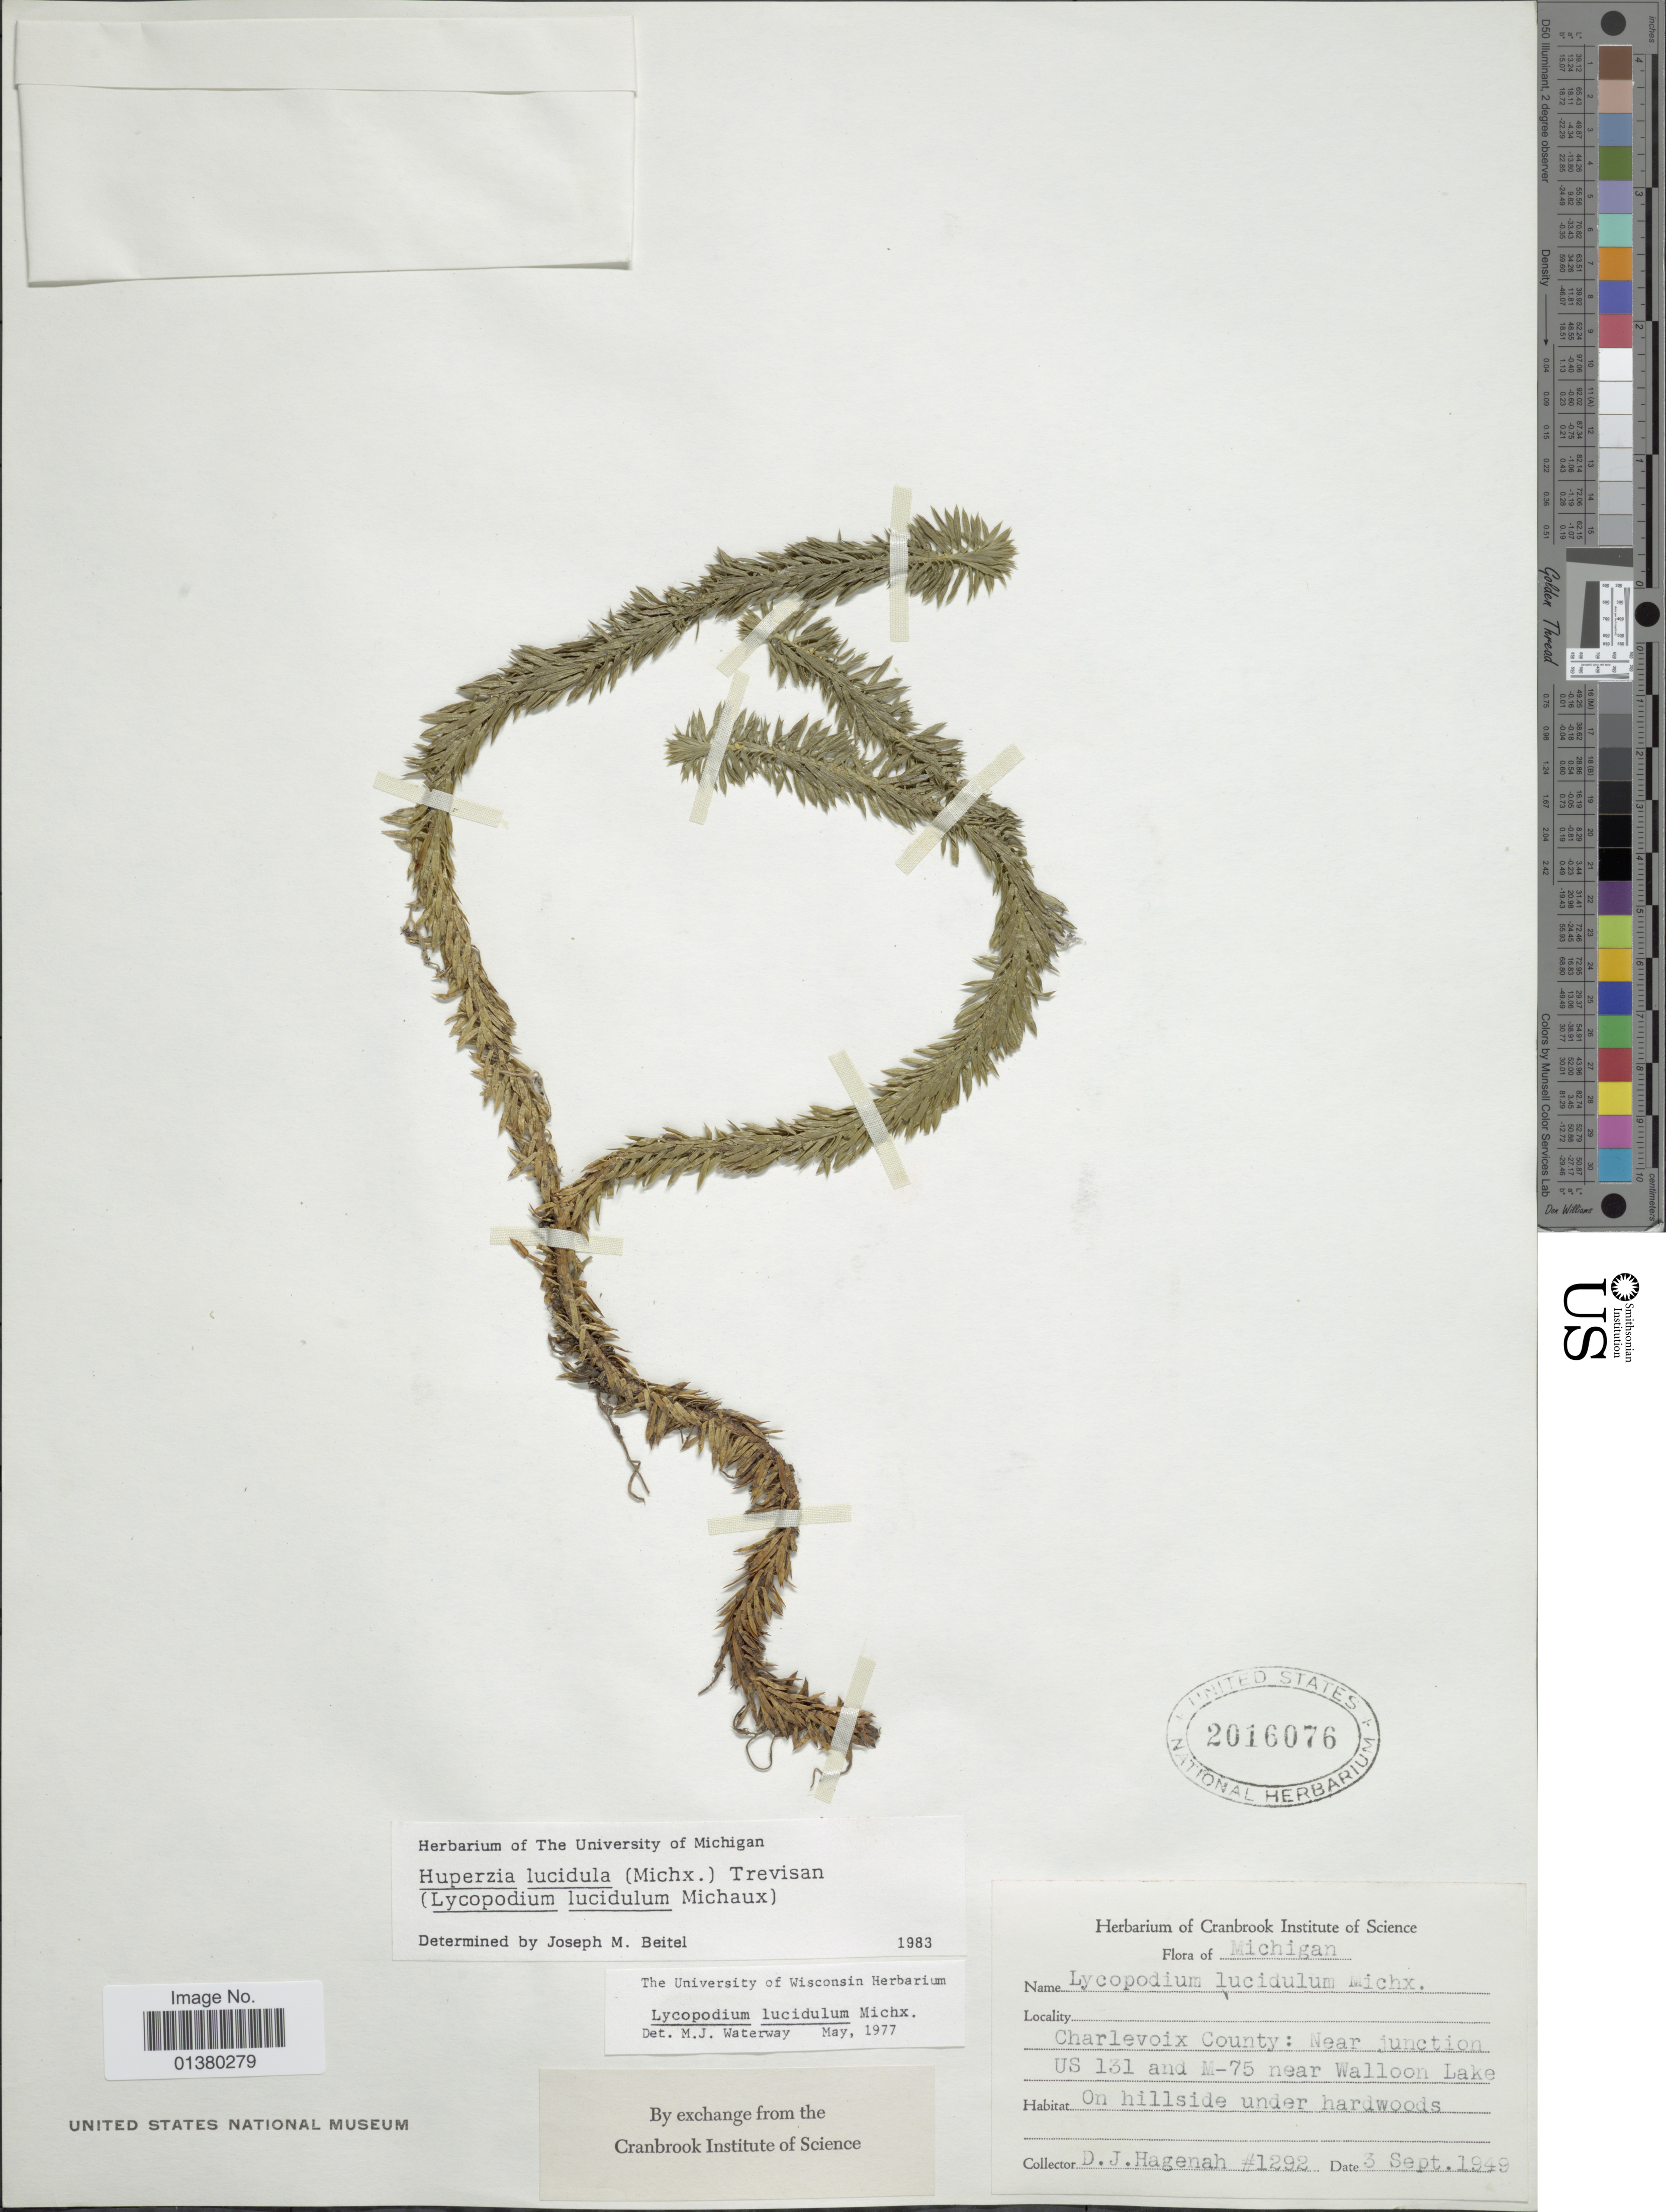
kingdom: Plantae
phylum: Tracheophyta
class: Lycopodiopsida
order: Lycopodiales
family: Lycopodiaceae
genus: Huperzia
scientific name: Huperzia lucidula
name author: (Michx.) Trevis.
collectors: D. Hagenah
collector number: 1292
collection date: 1949-09-03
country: United States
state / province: Michigan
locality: Charlevoix County: Near junction US 131 and M-75 near Walloon Lake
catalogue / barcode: US 2016076